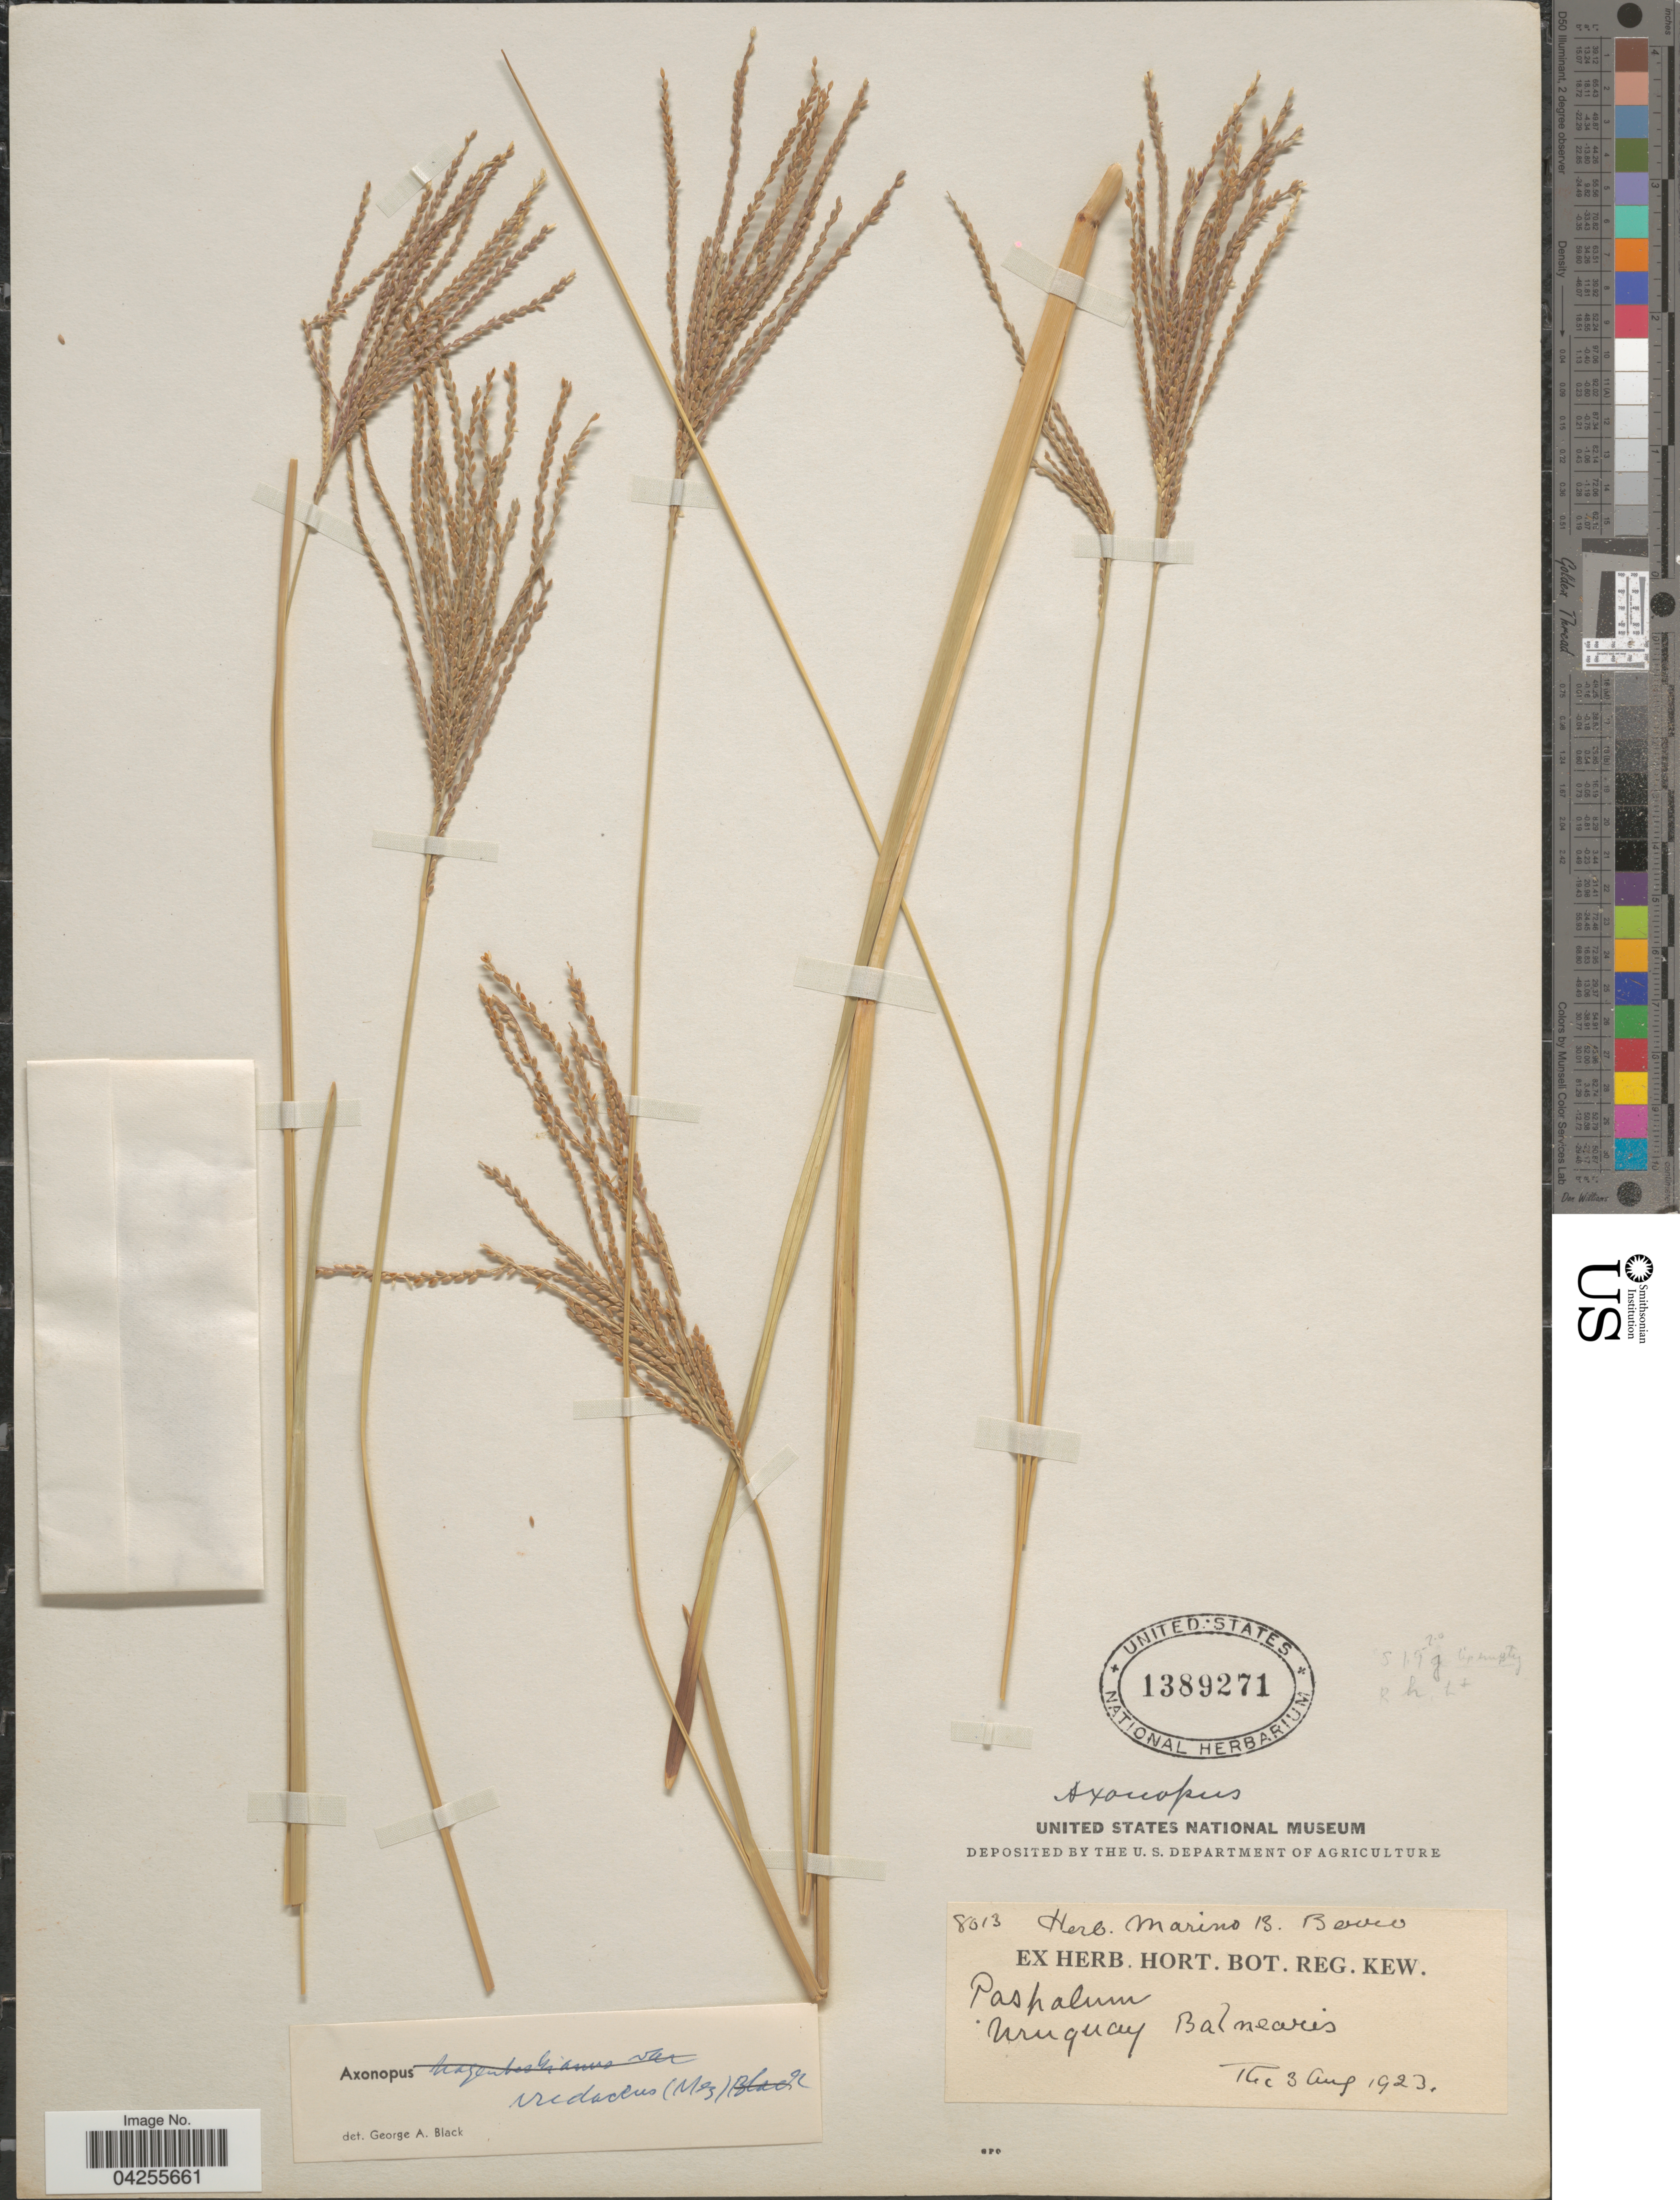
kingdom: Plantae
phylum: Tracheophyta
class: Liliopsida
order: Poales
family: Poaceae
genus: Axonopus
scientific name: Axonopus suffultus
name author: (Nees) Kuhlm.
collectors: Ex herb. M. B. Berro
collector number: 8013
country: Uruguay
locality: Balnearis.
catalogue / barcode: US 1389271